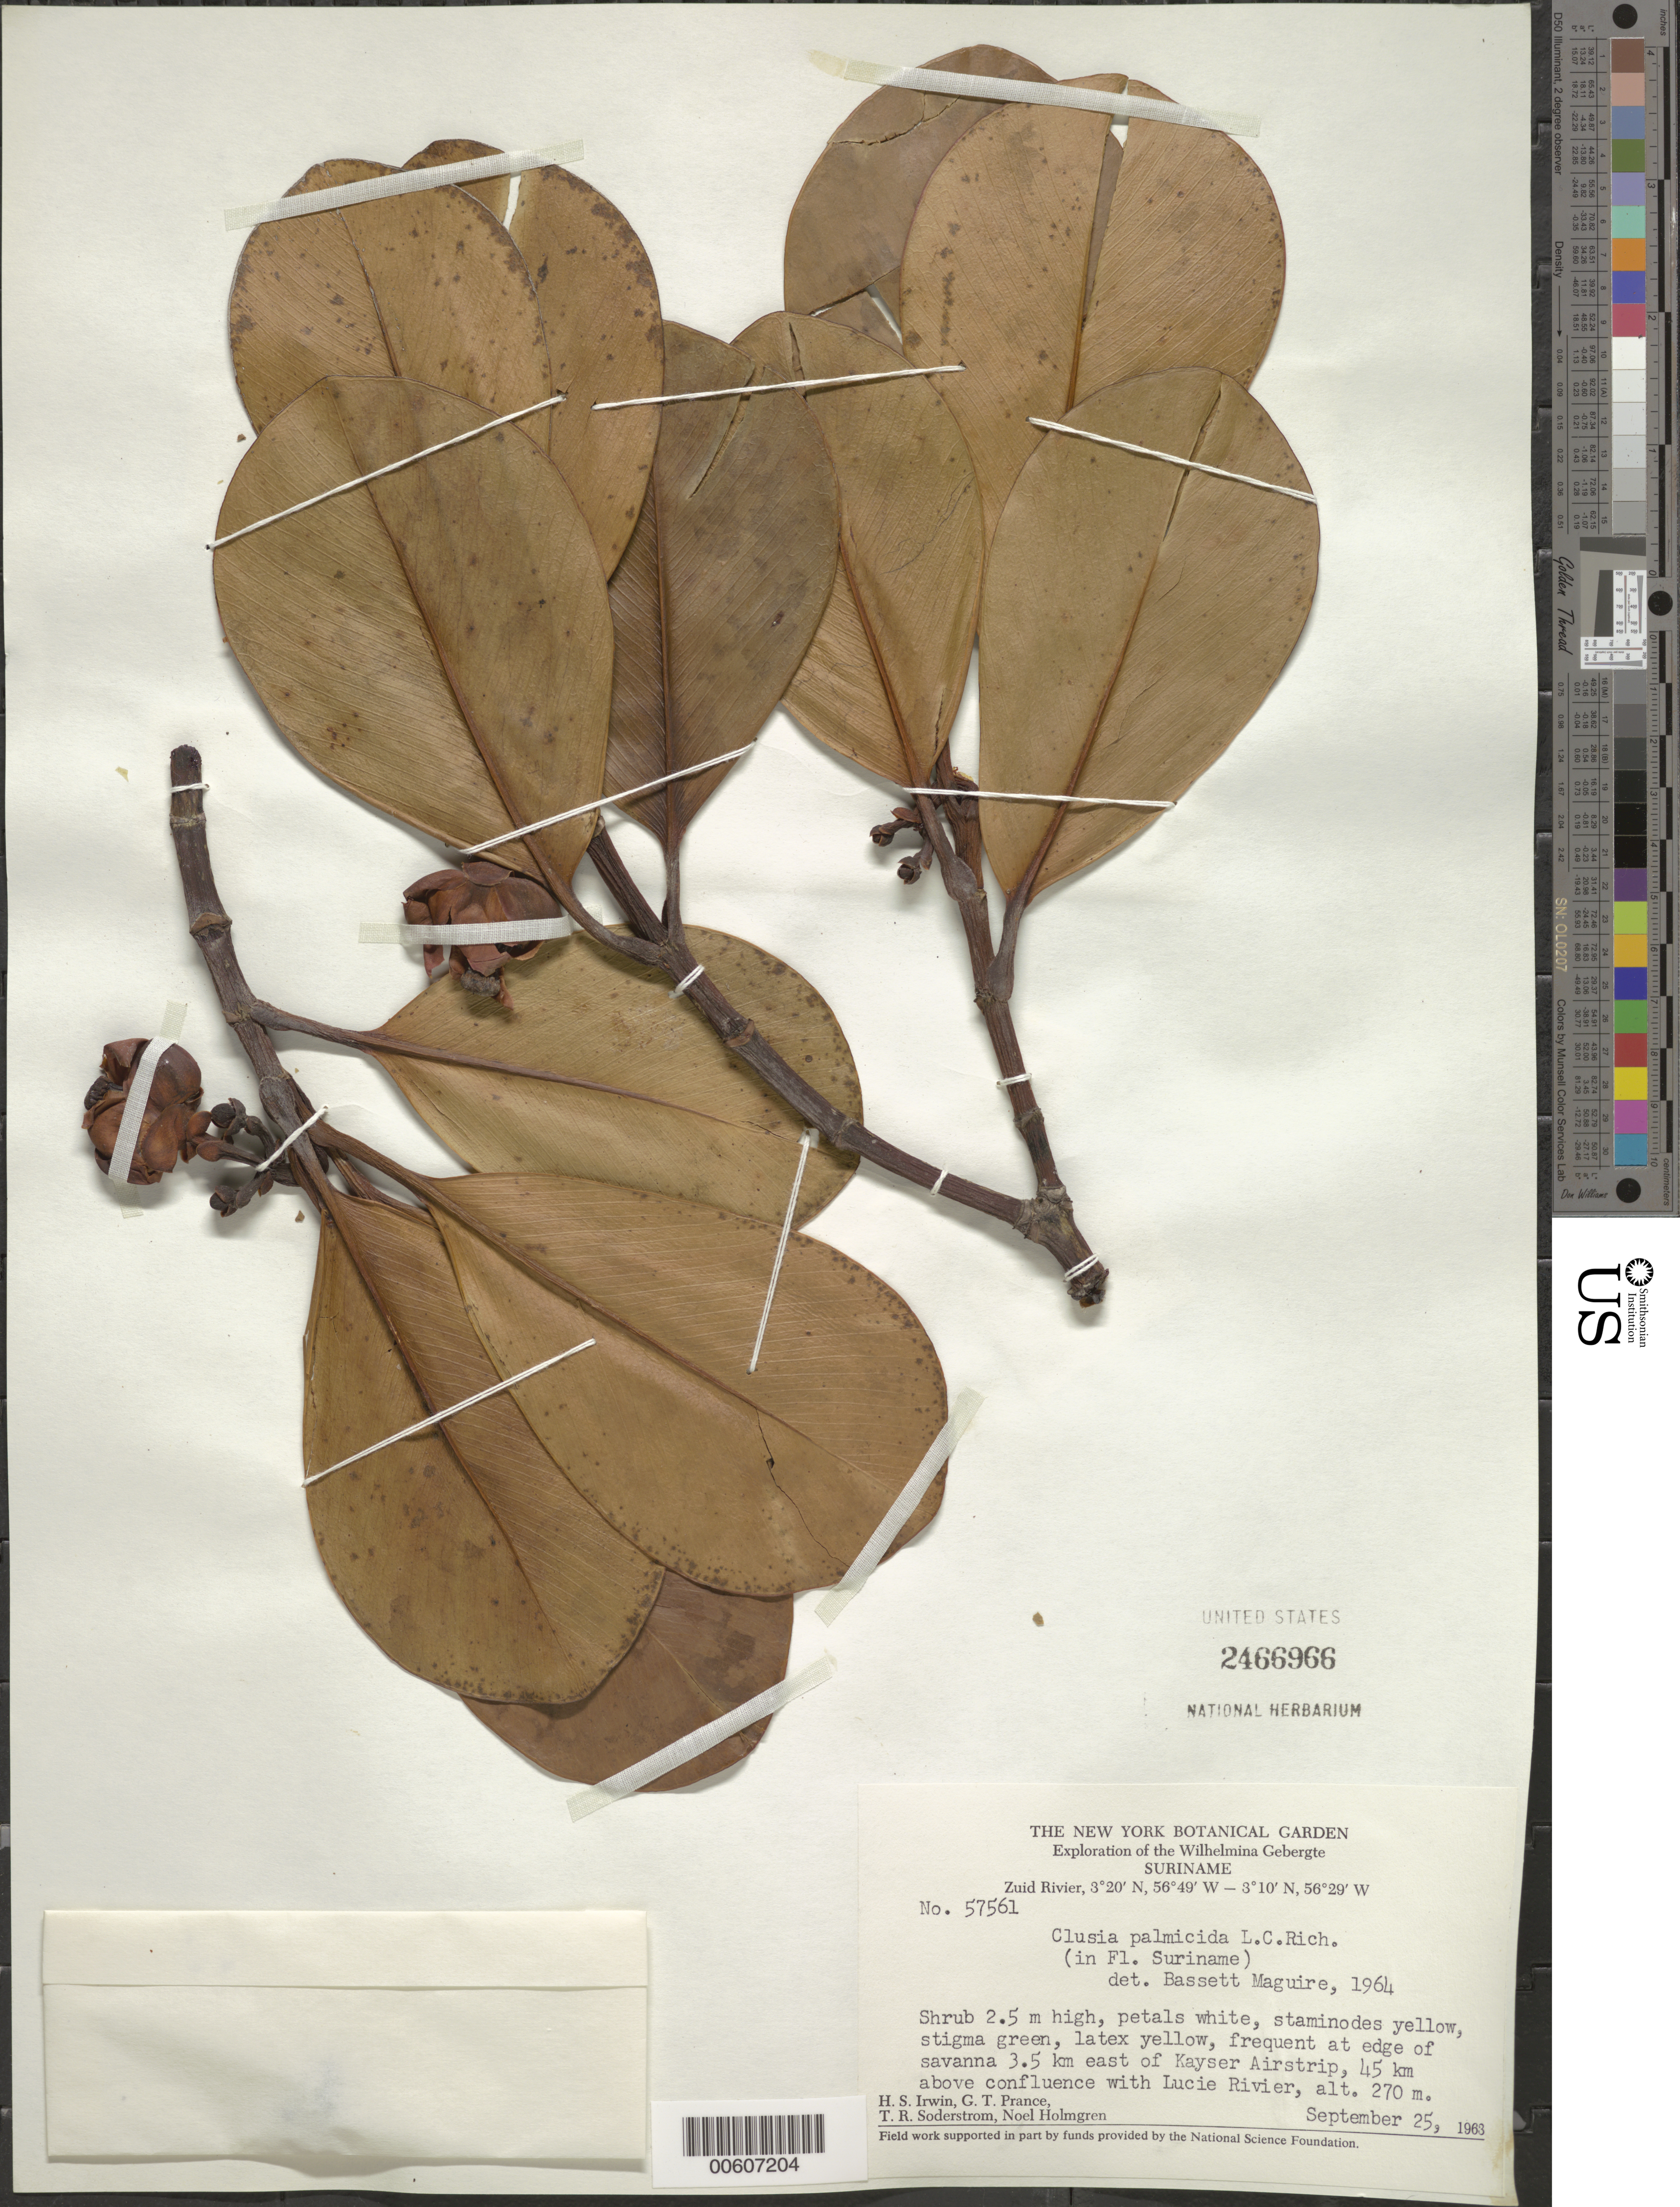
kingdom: Plantae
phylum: Tracheophyta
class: Magnoliopsida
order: Malpighiales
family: Clusiaceae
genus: Clusia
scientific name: Clusia palmicida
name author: Rich.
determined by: Maguire, Bassett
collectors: H. Irwin, G. T. Prance, T. R. Soderstrom & N. H. Holmgren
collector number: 57561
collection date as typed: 25-Sep-63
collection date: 1963-09-25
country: Suriname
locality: Kayser Airstrip, Zuid R., 45 km above confl. with Lucie R., Wilhelmina Gebergte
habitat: Edge of savanna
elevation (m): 270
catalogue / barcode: US 2466966